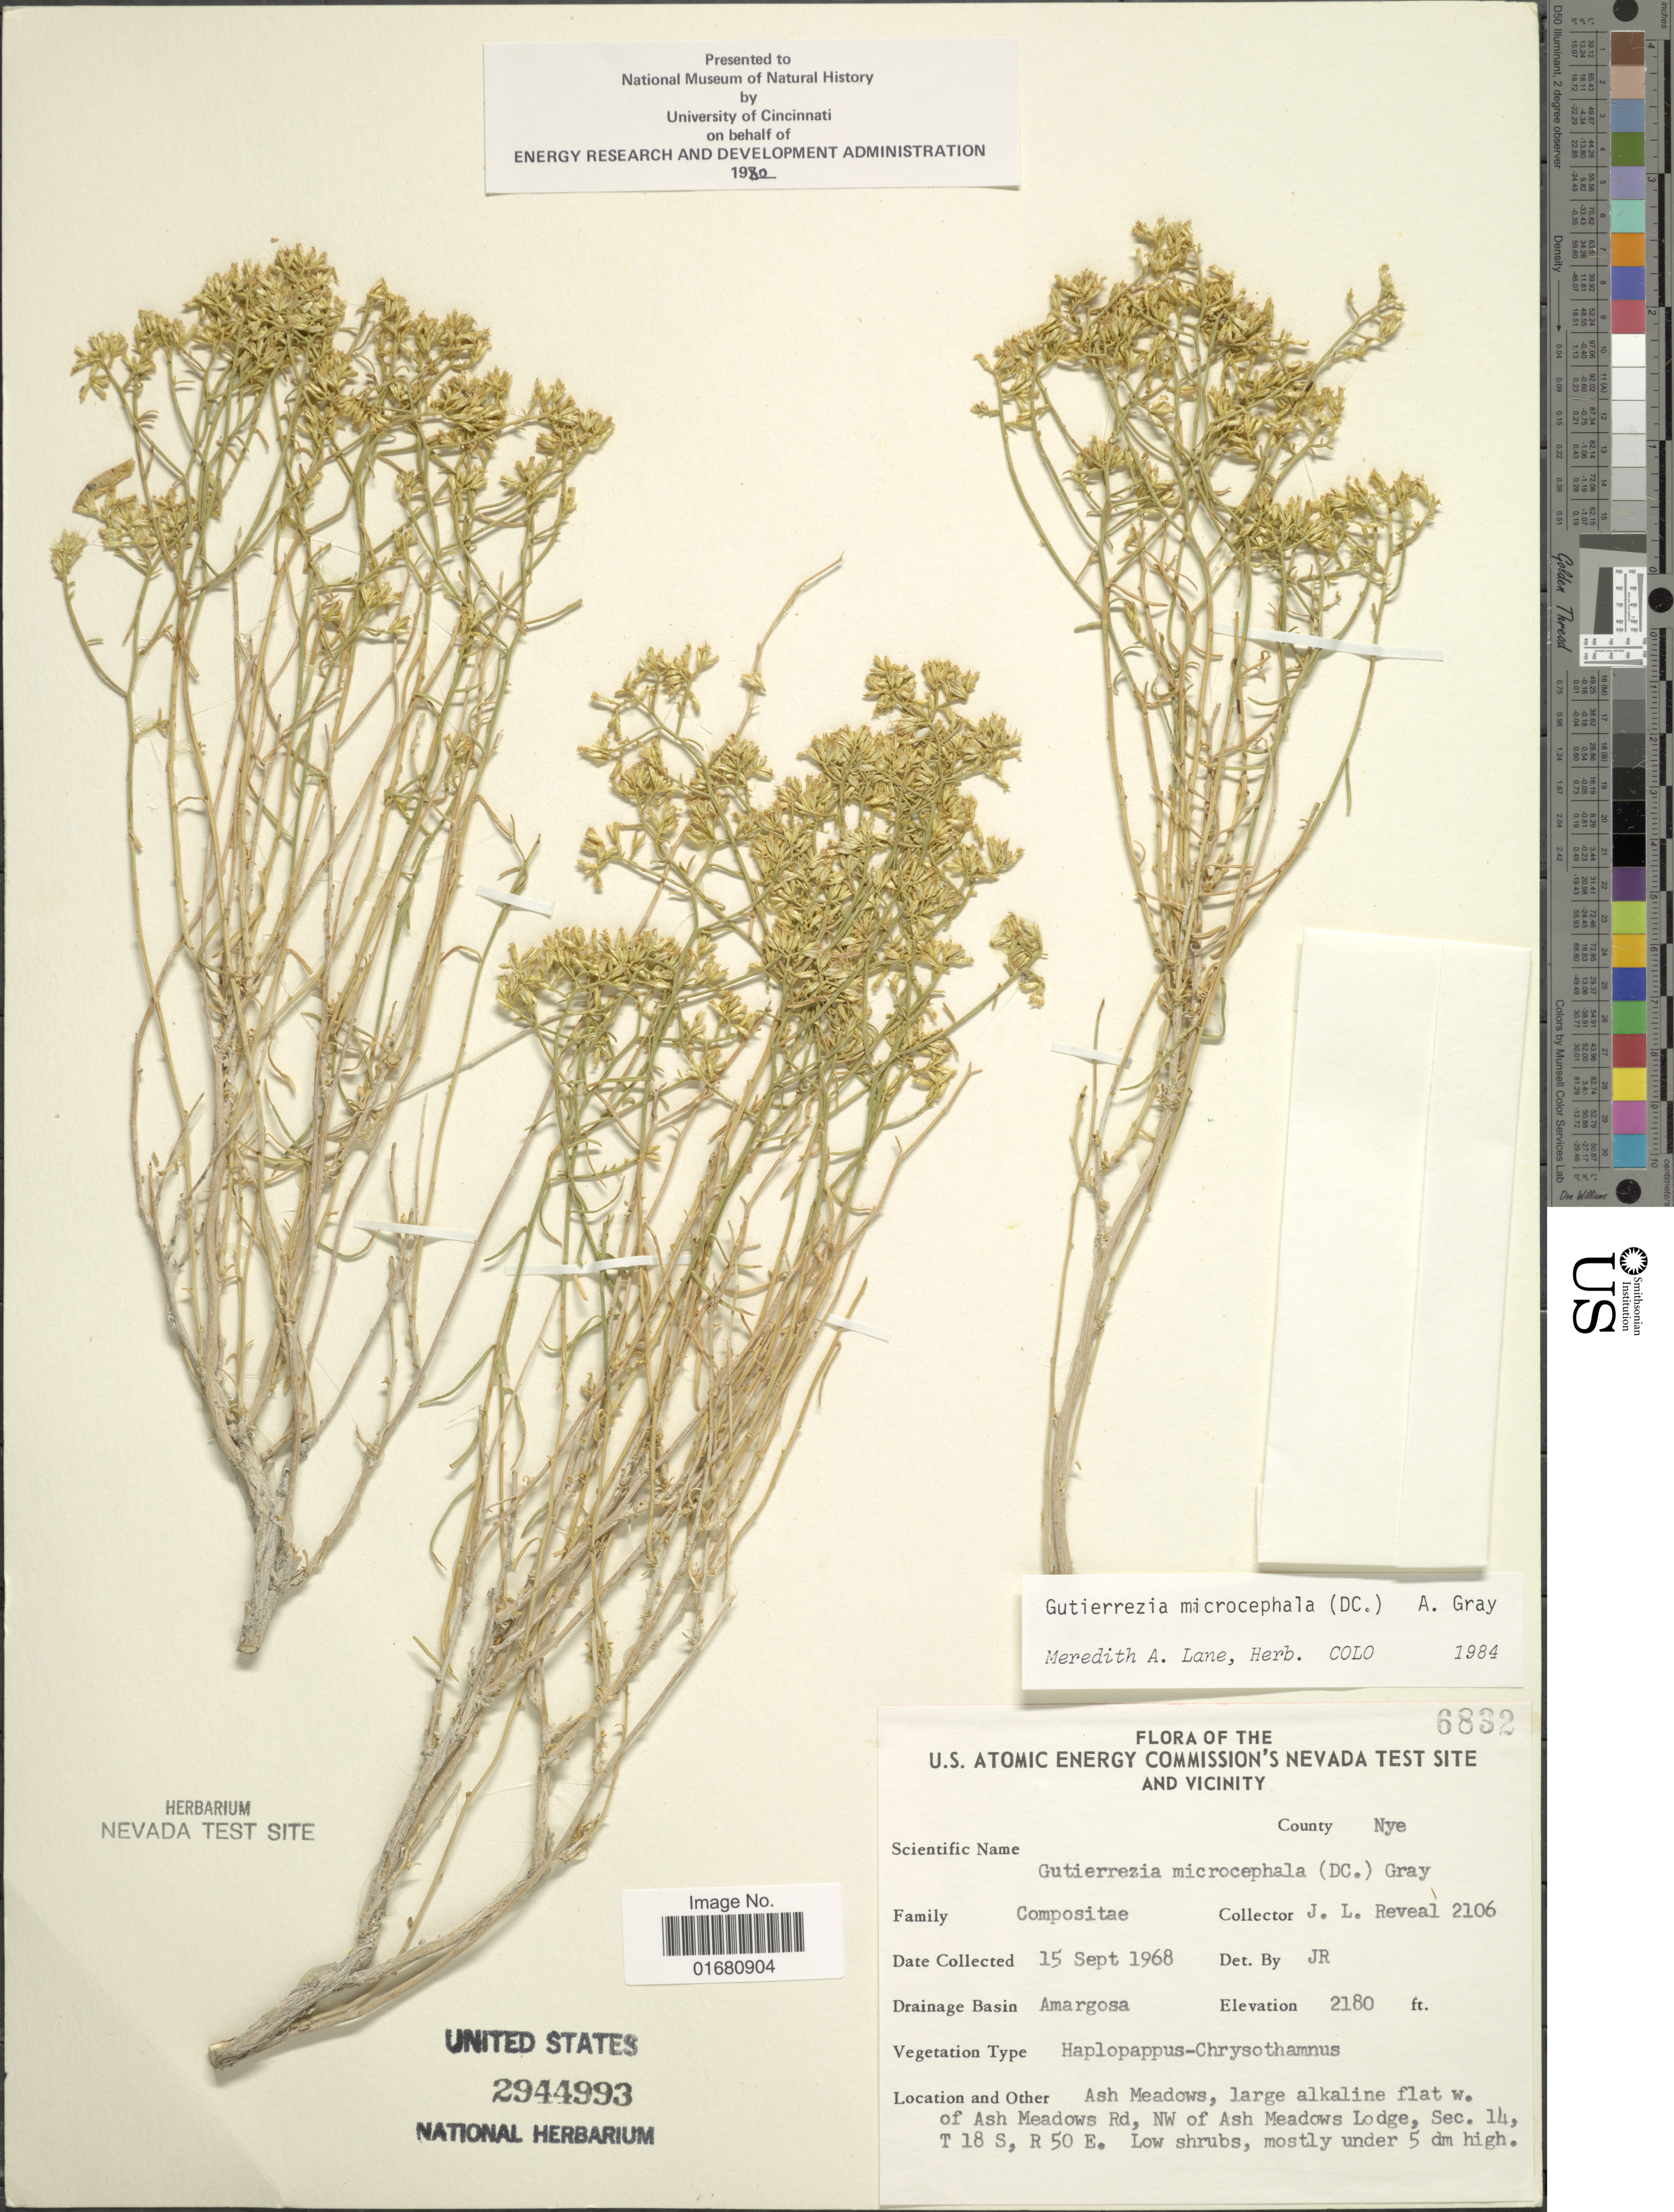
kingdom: Plantae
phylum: Tracheophyta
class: Magnoliopsida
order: Asterales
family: Asteraceae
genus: Gutierrezia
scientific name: Gutierrezia microcephala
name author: (DC.) A. Gray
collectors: J. L. Reveal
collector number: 2106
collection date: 1968-09-15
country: United States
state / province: Nevada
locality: U.S. Atomic Energy Commission's Nevada Test Site and Vicinity, Drainage Basin: Amargosa, Ash Meadows, large alkaline flat w. of Ash Meadows Rd, NW of Ash Meadows Lodge, Sec 14, T 18 S, R 50 E., County Nye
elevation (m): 664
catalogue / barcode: US 2944993